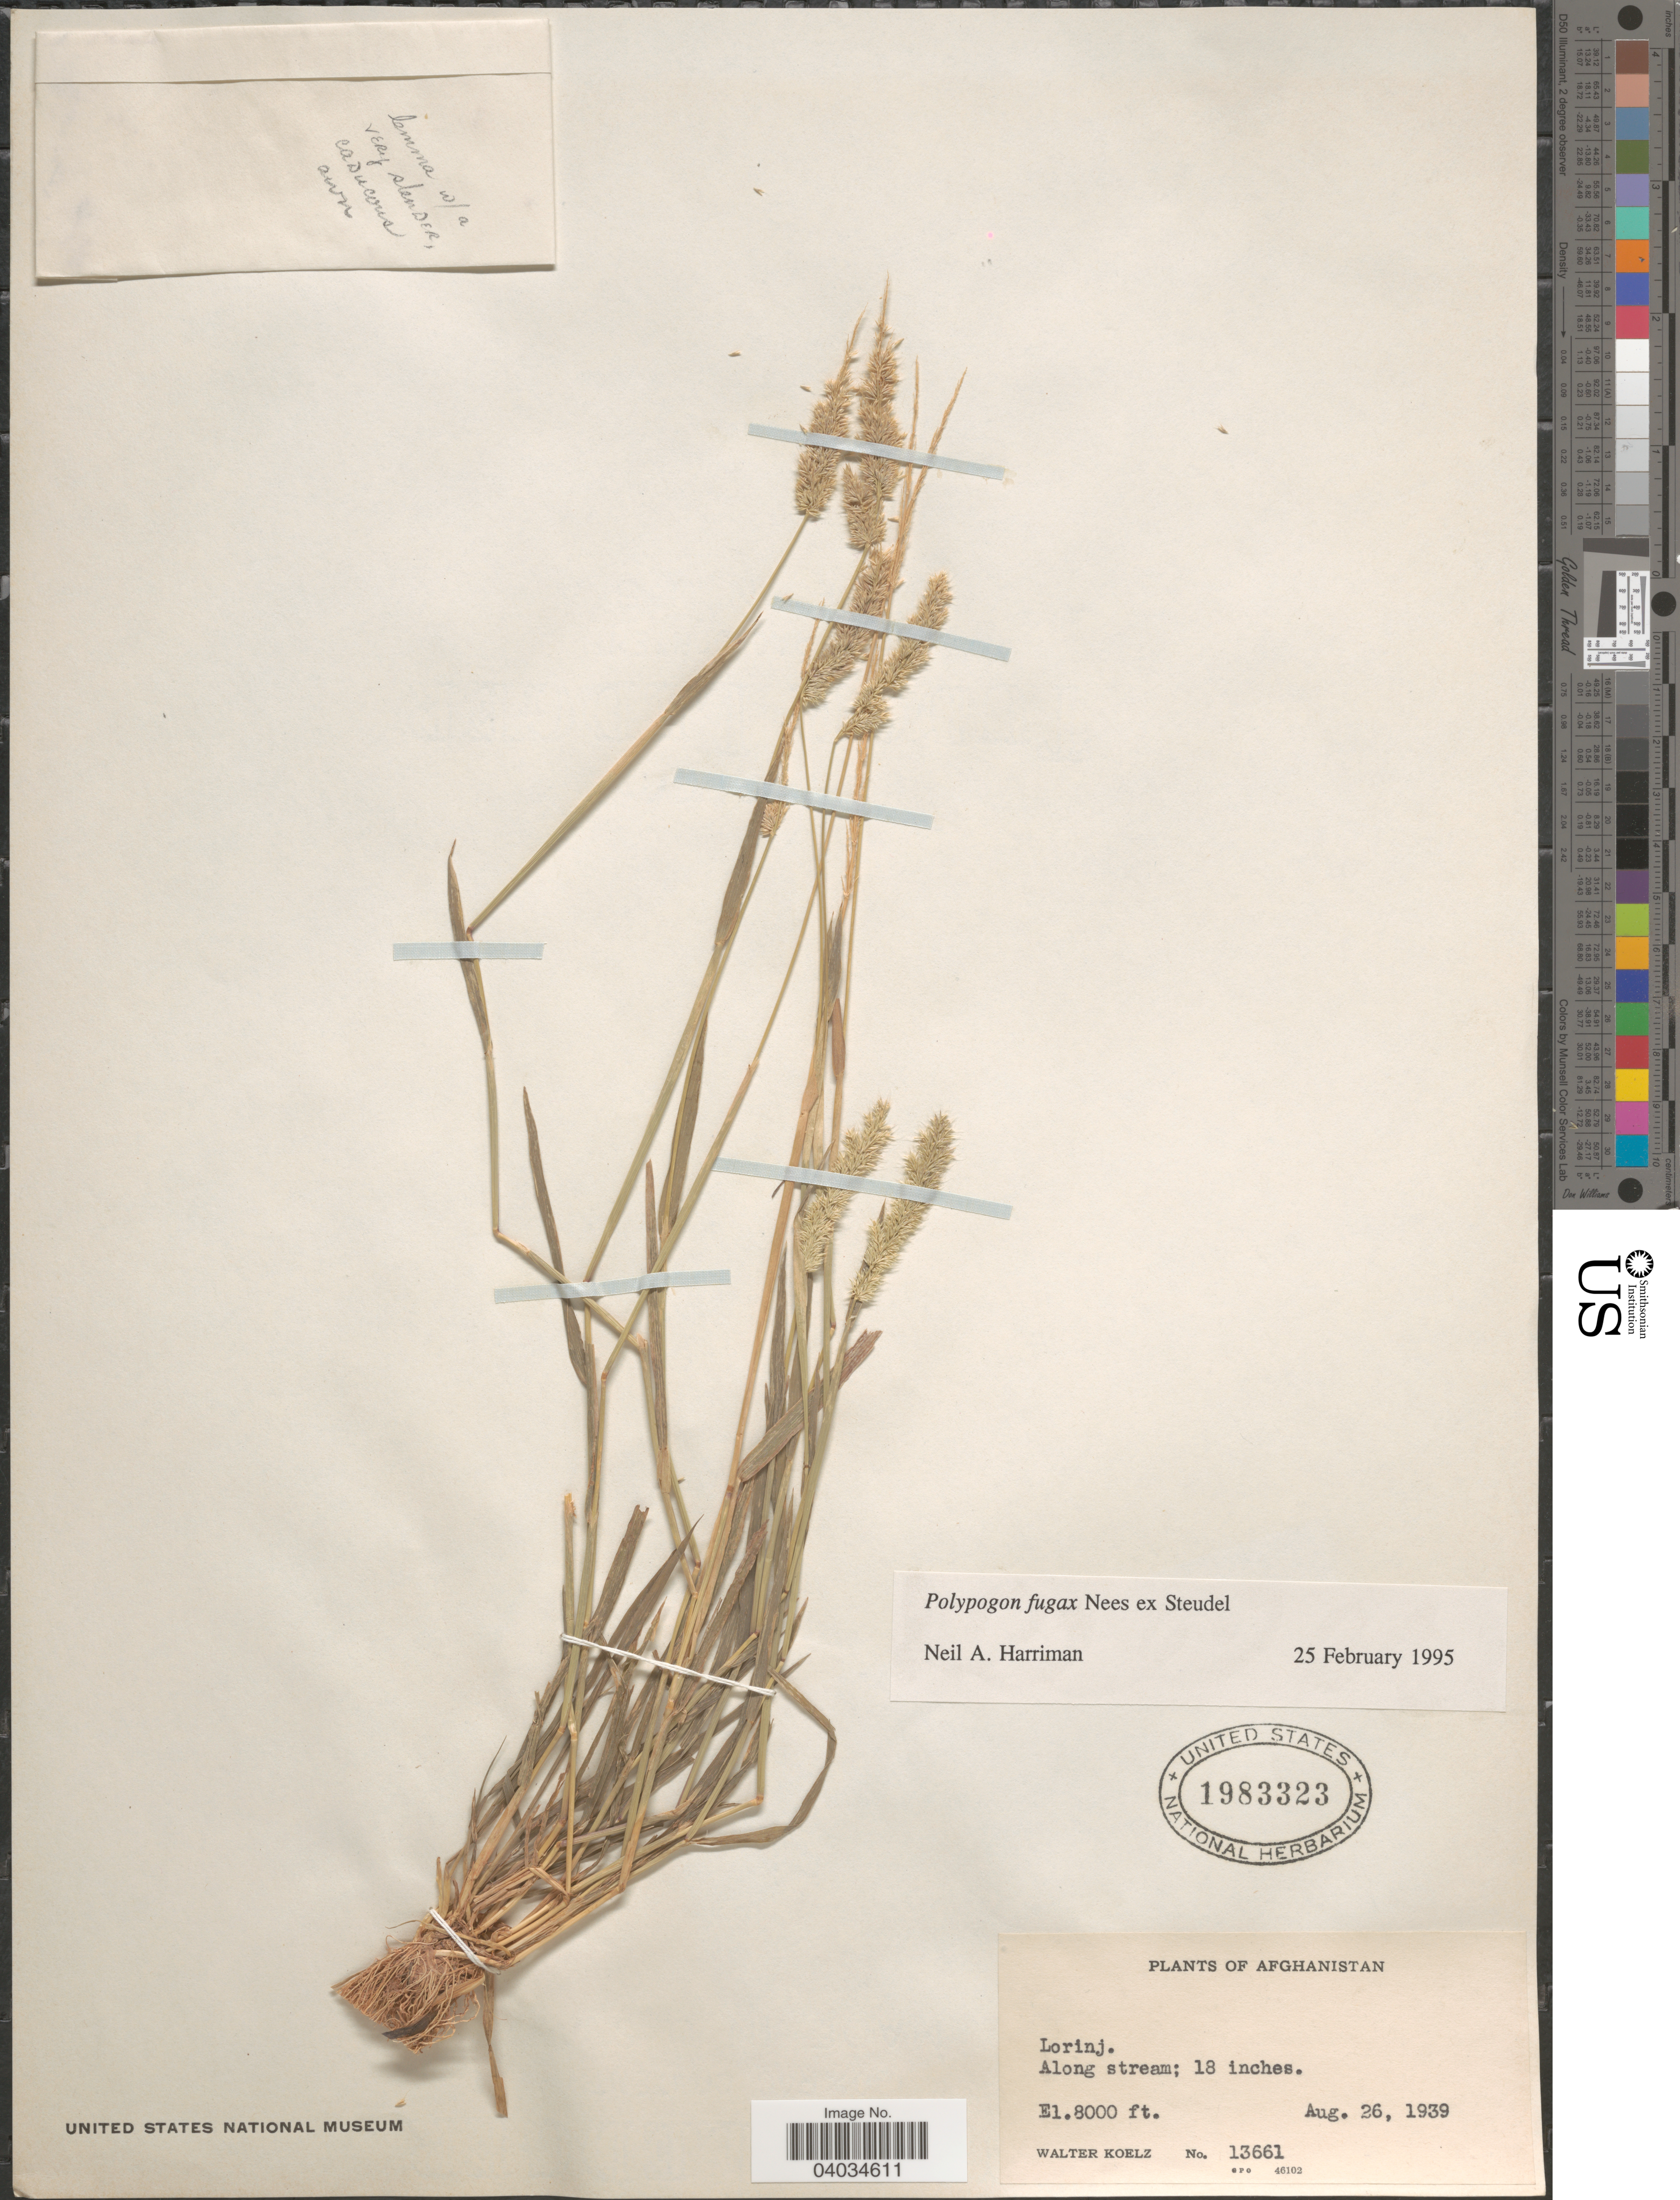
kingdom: Plantae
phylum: Tracheophyta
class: Liliopsida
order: Poales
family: Poaceae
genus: Polypogon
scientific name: Polypogon fugax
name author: Nees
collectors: W. N. Koelz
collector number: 13661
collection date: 1939-08-26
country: Afghanistan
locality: Lorinj.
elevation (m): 2438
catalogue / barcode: US 1983323